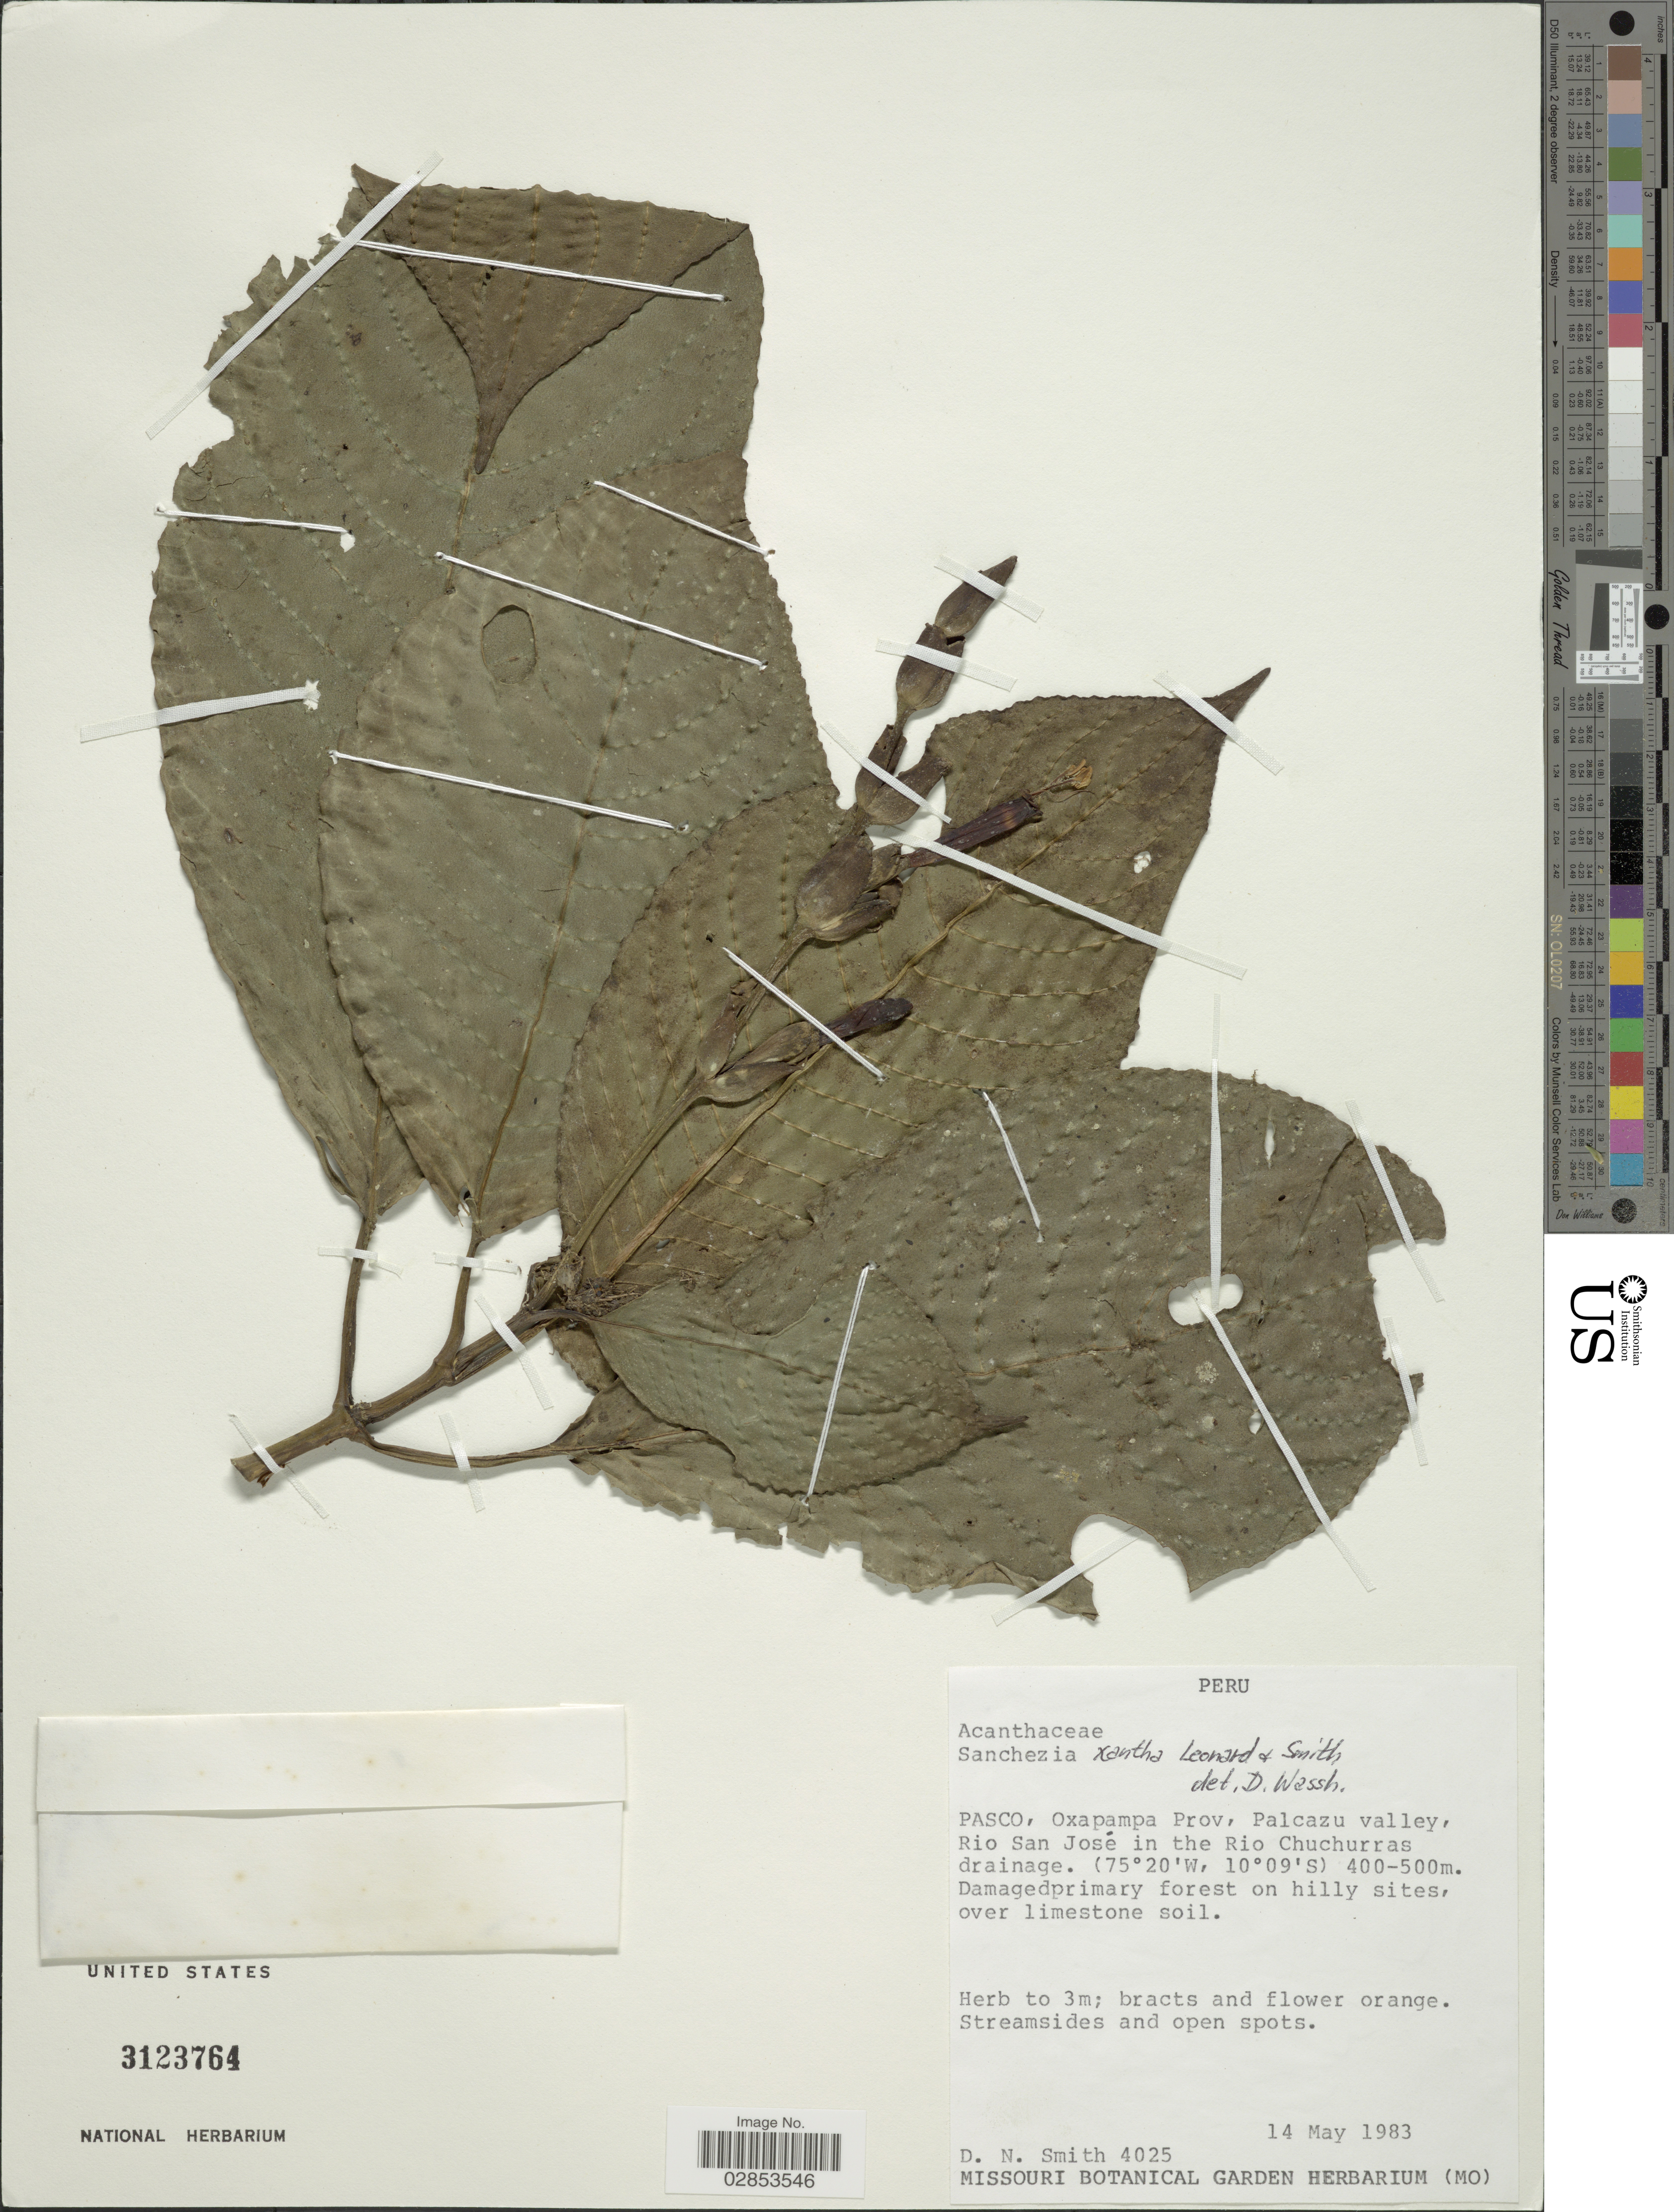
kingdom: Plantae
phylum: Tracheophyta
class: Magnoliopsida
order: Lamiales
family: Acanthaceae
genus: Sanchezia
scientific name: Sanchezia rubriflora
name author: Leonard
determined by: Azevedo, Igor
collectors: D. Smith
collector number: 4025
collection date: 1983-05-14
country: Peru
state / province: Pasco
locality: Oxapampa Prov, Palcazu valley, Rio San José in the Rio Chuchurras drainage.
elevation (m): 400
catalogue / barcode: US 3123764